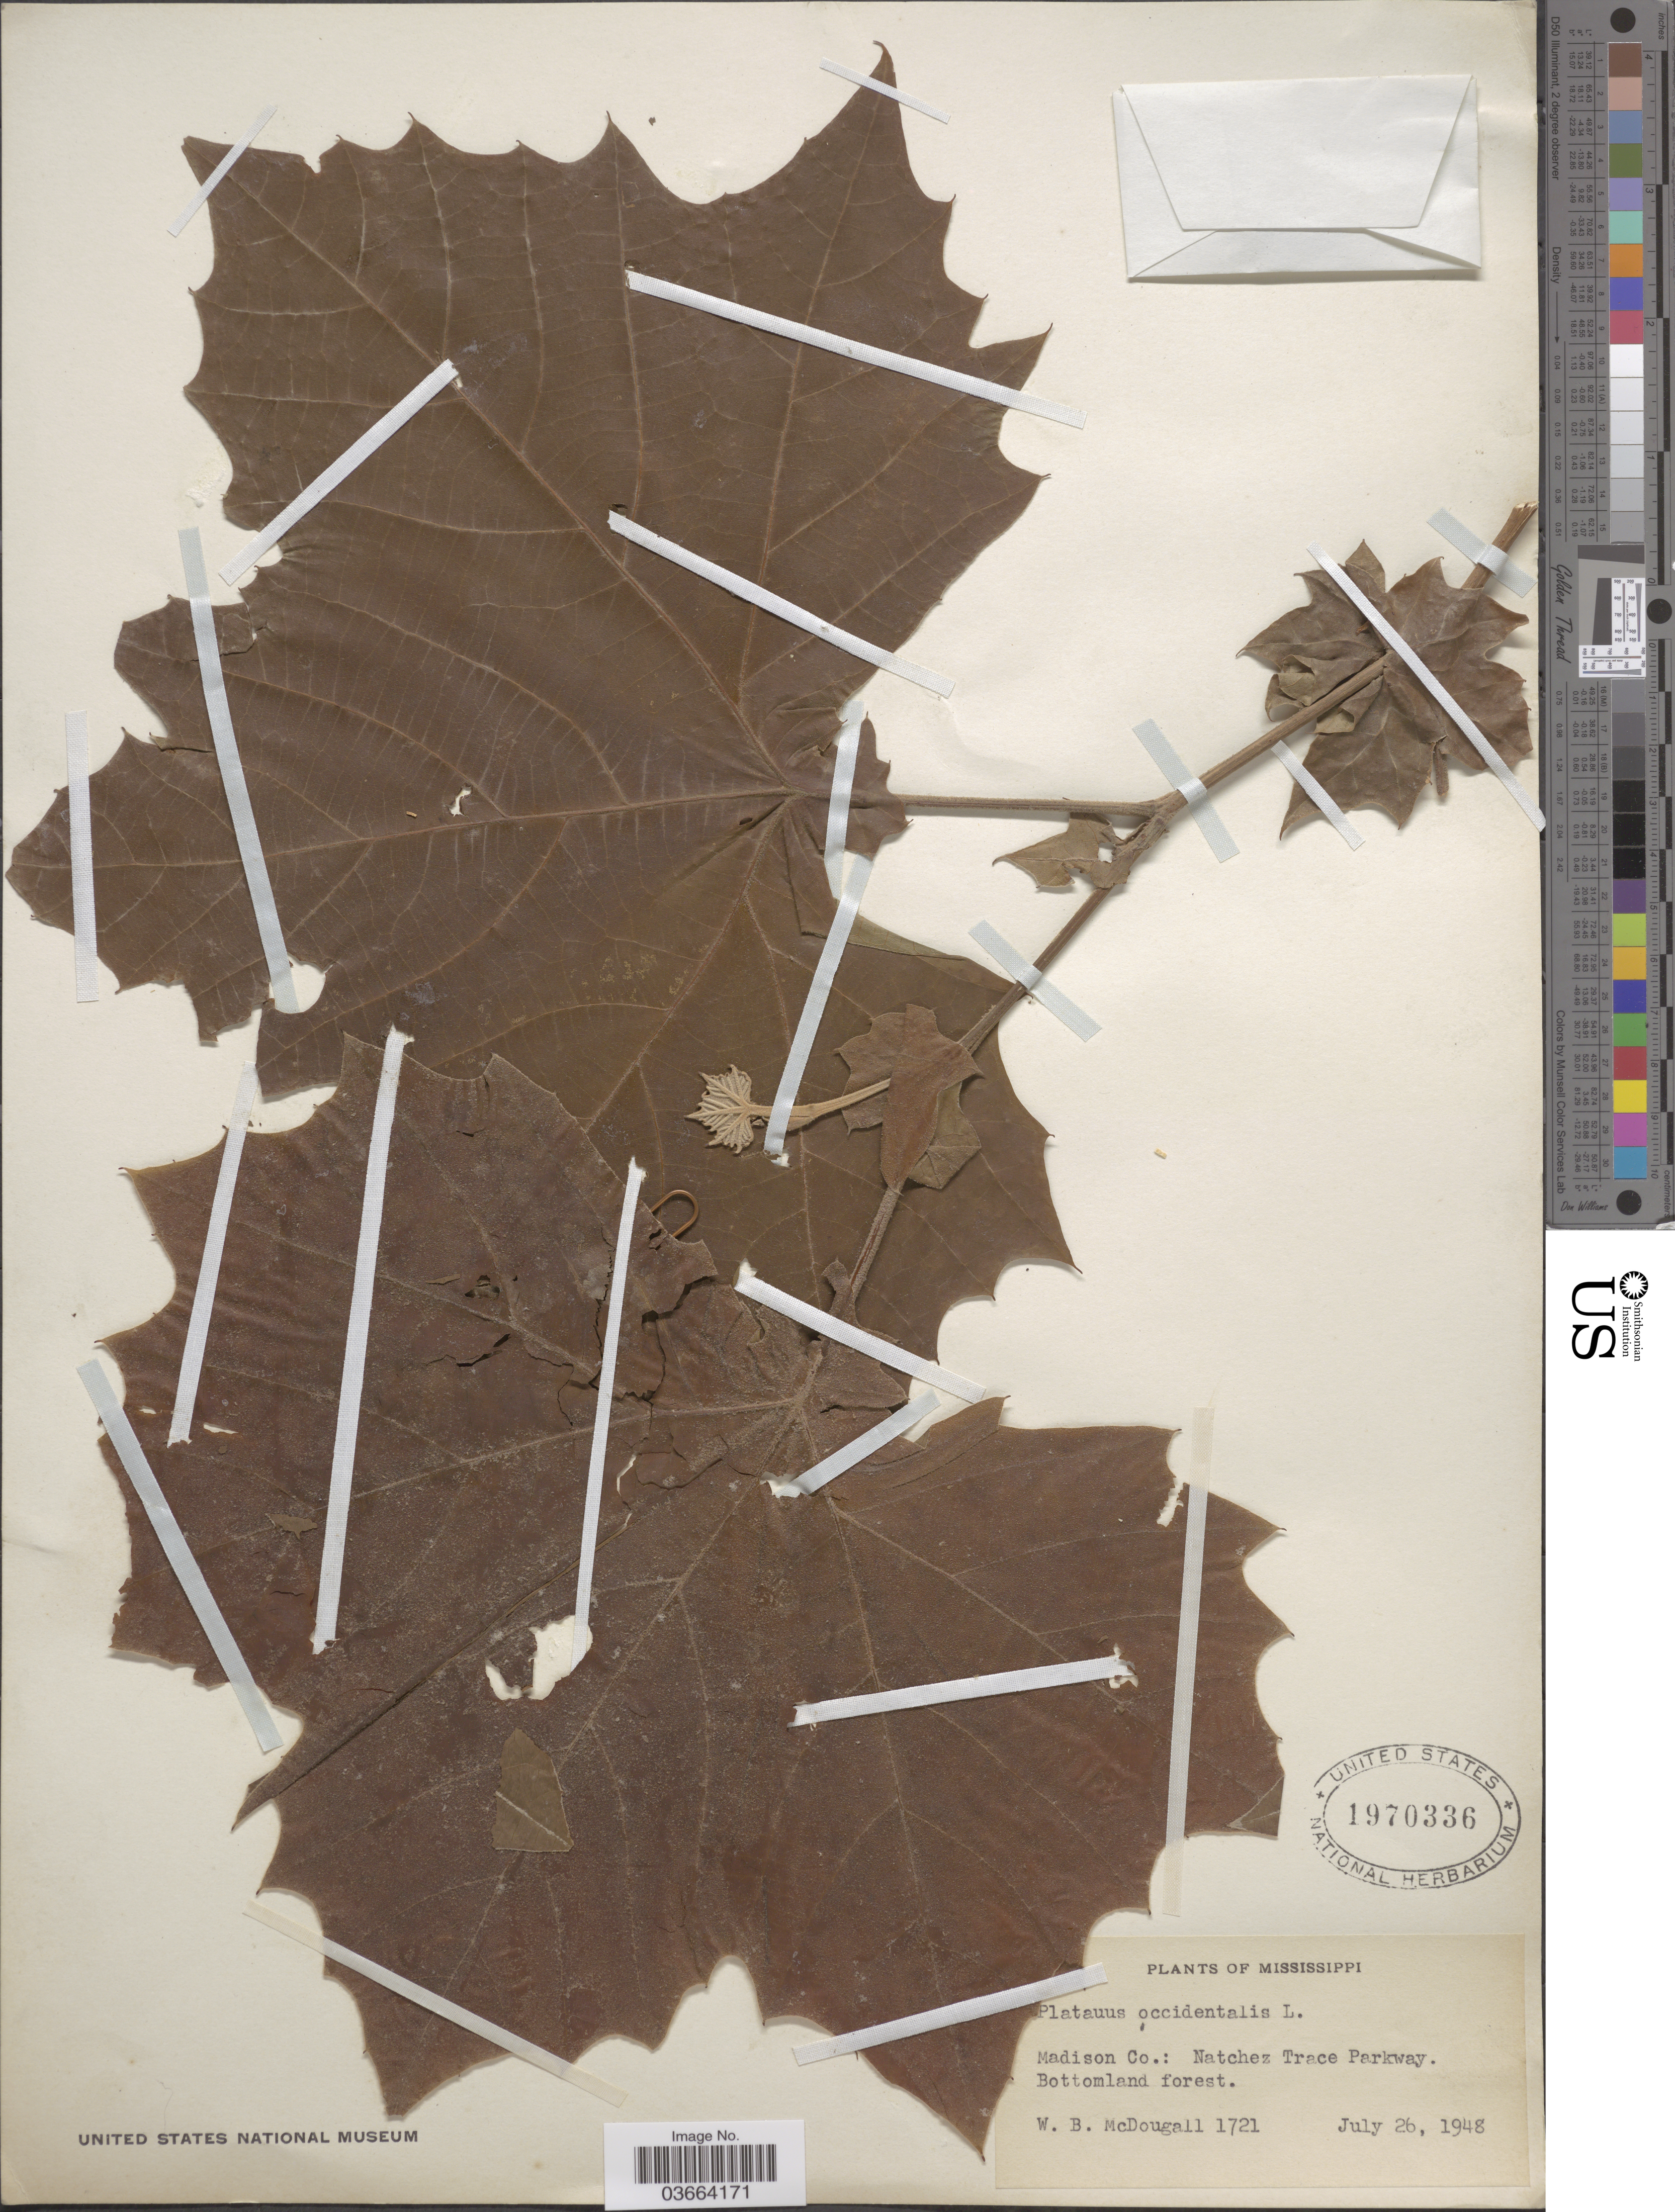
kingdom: Plantae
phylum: Tracheophyta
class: Magnoliopsida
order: Proteales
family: Platanaceae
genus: Platanus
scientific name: Platanus occidentalis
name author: L.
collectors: W. B. McDougall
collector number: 1721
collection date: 1948-07-26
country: United States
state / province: Mississippi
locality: Madison Co.: Natchez Trace Parkway. Bottomland forest.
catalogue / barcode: US 1970336